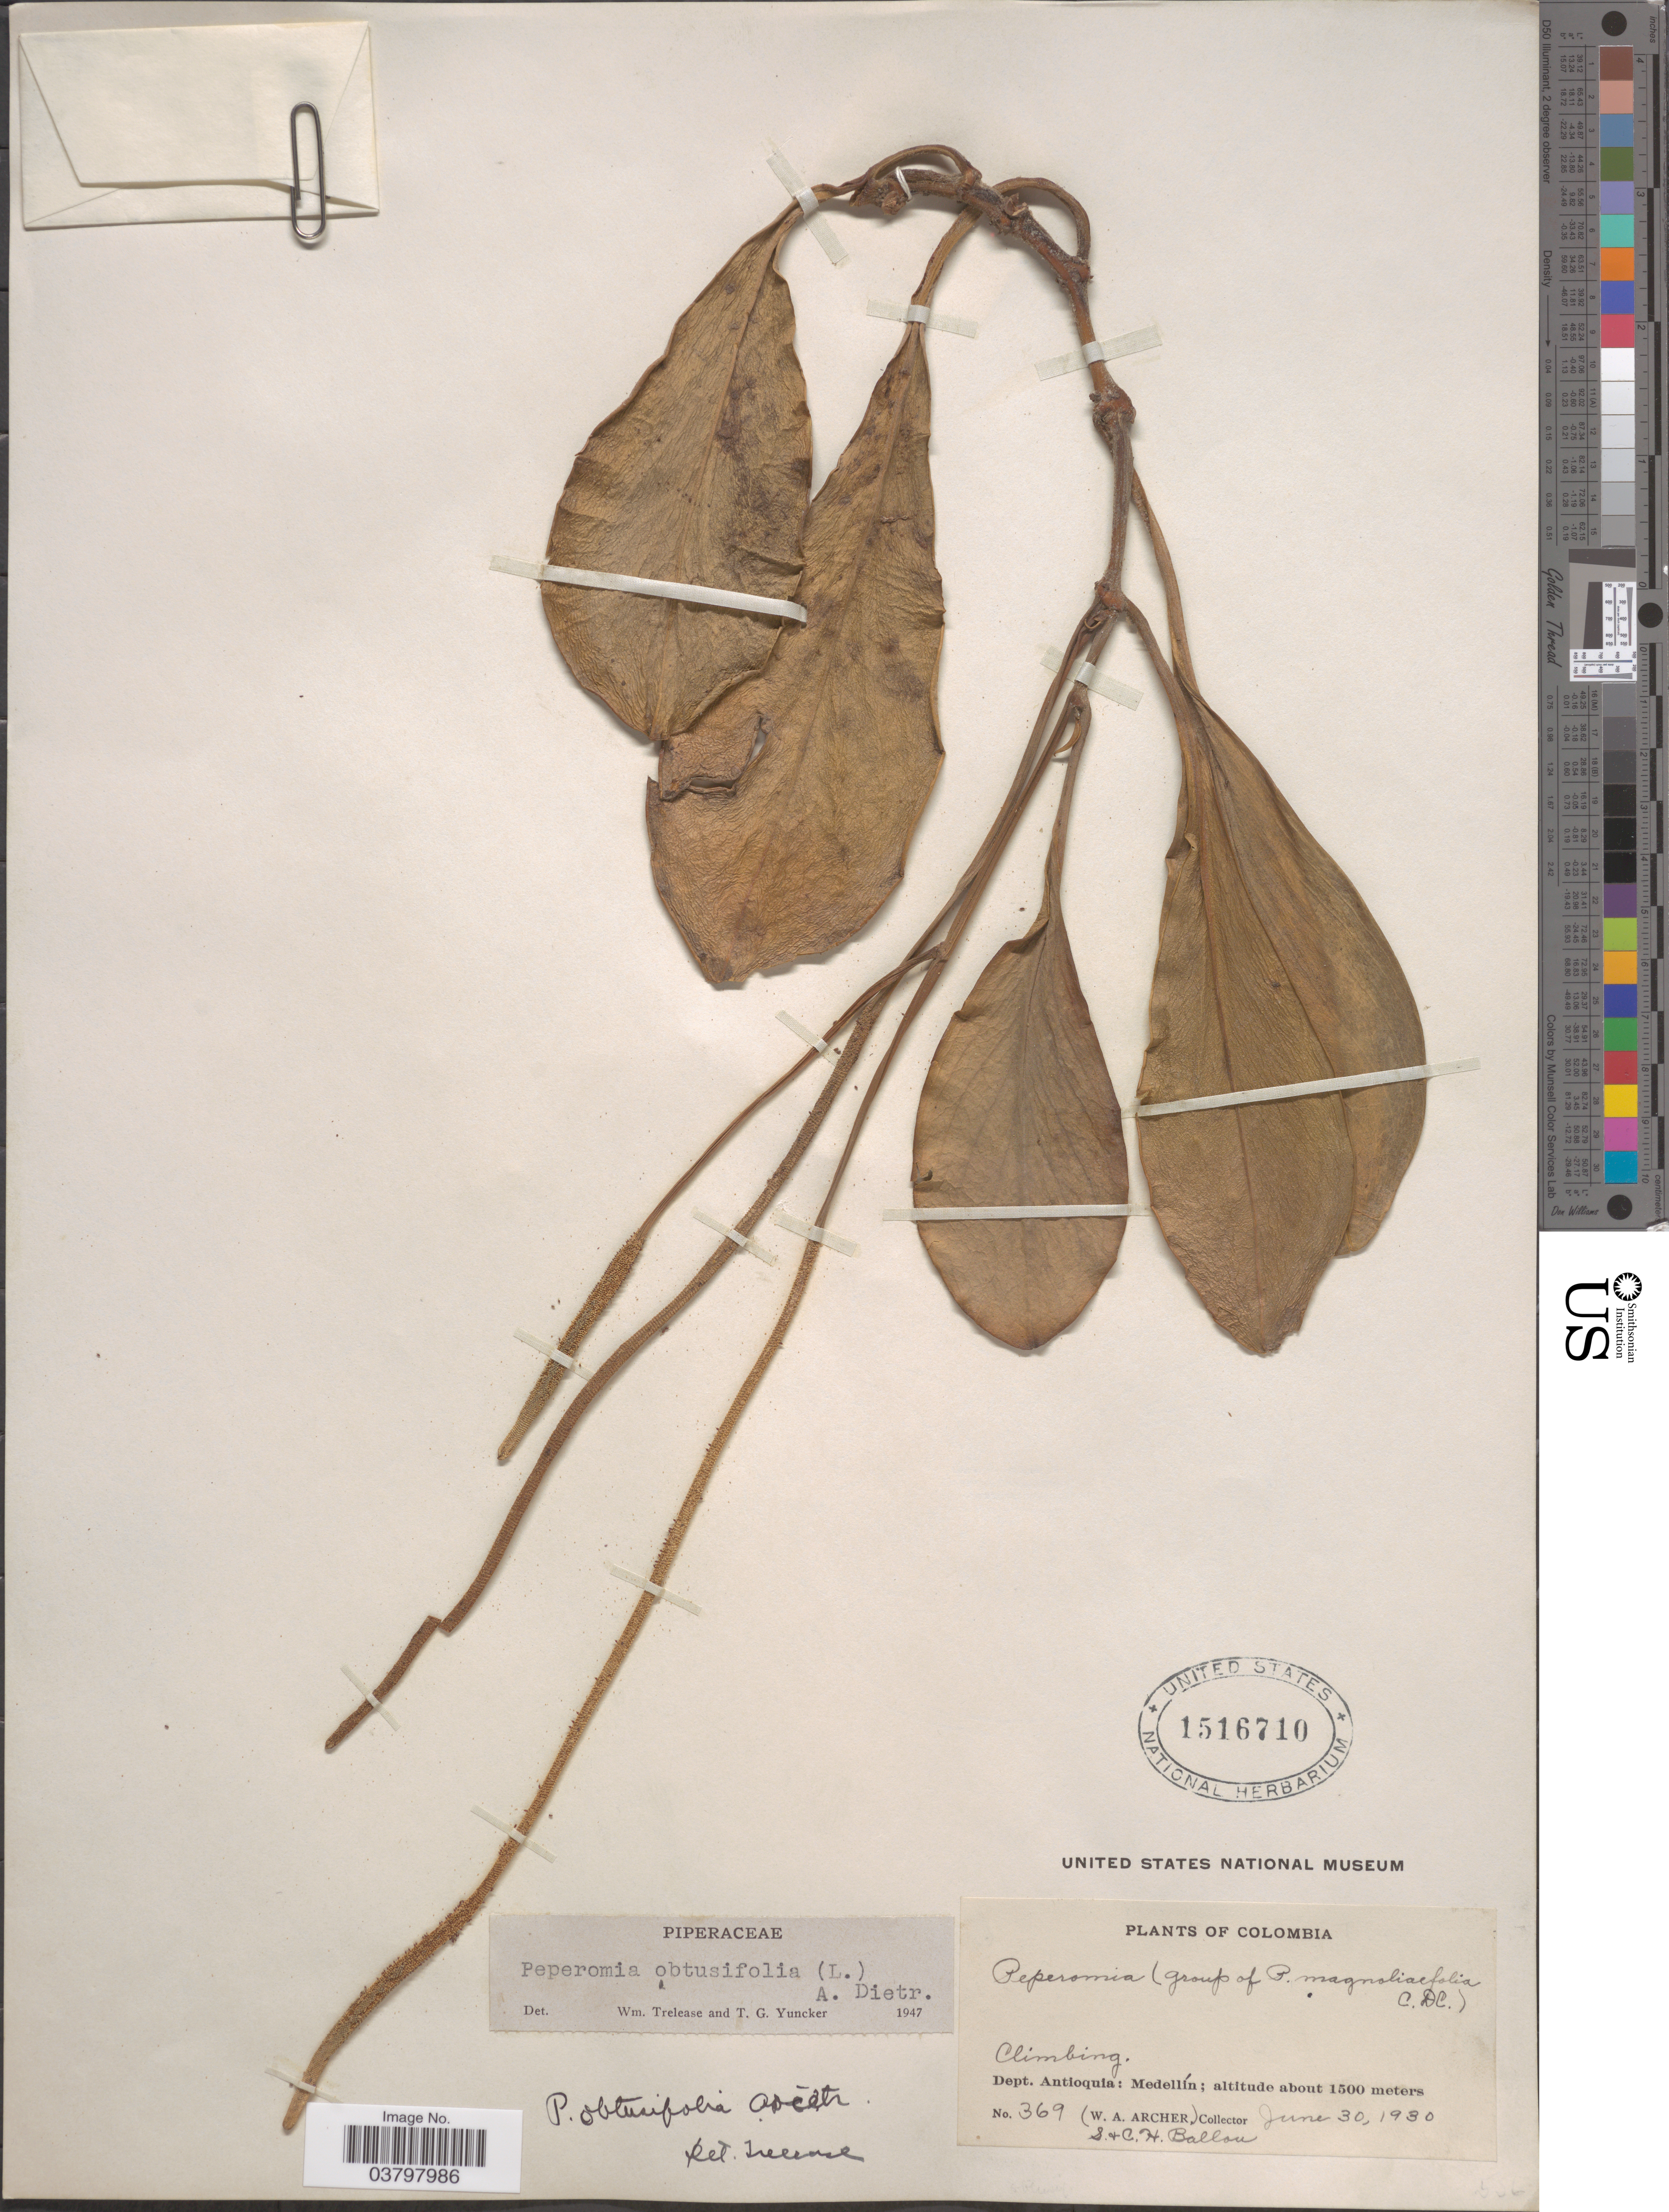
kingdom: Plantae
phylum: Tracheophyta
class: Magnoliopsida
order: Piperales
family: Piperaceae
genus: Peperomia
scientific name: Peperomia obtusifolia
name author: (L.) A. Dietr.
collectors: S. Ballou, C. Ballou & W. Archer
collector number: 369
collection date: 1930-06-30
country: Colombia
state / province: Antioquia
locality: Dept. Antioquia: Medellín.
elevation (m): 1500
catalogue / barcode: US 1516710